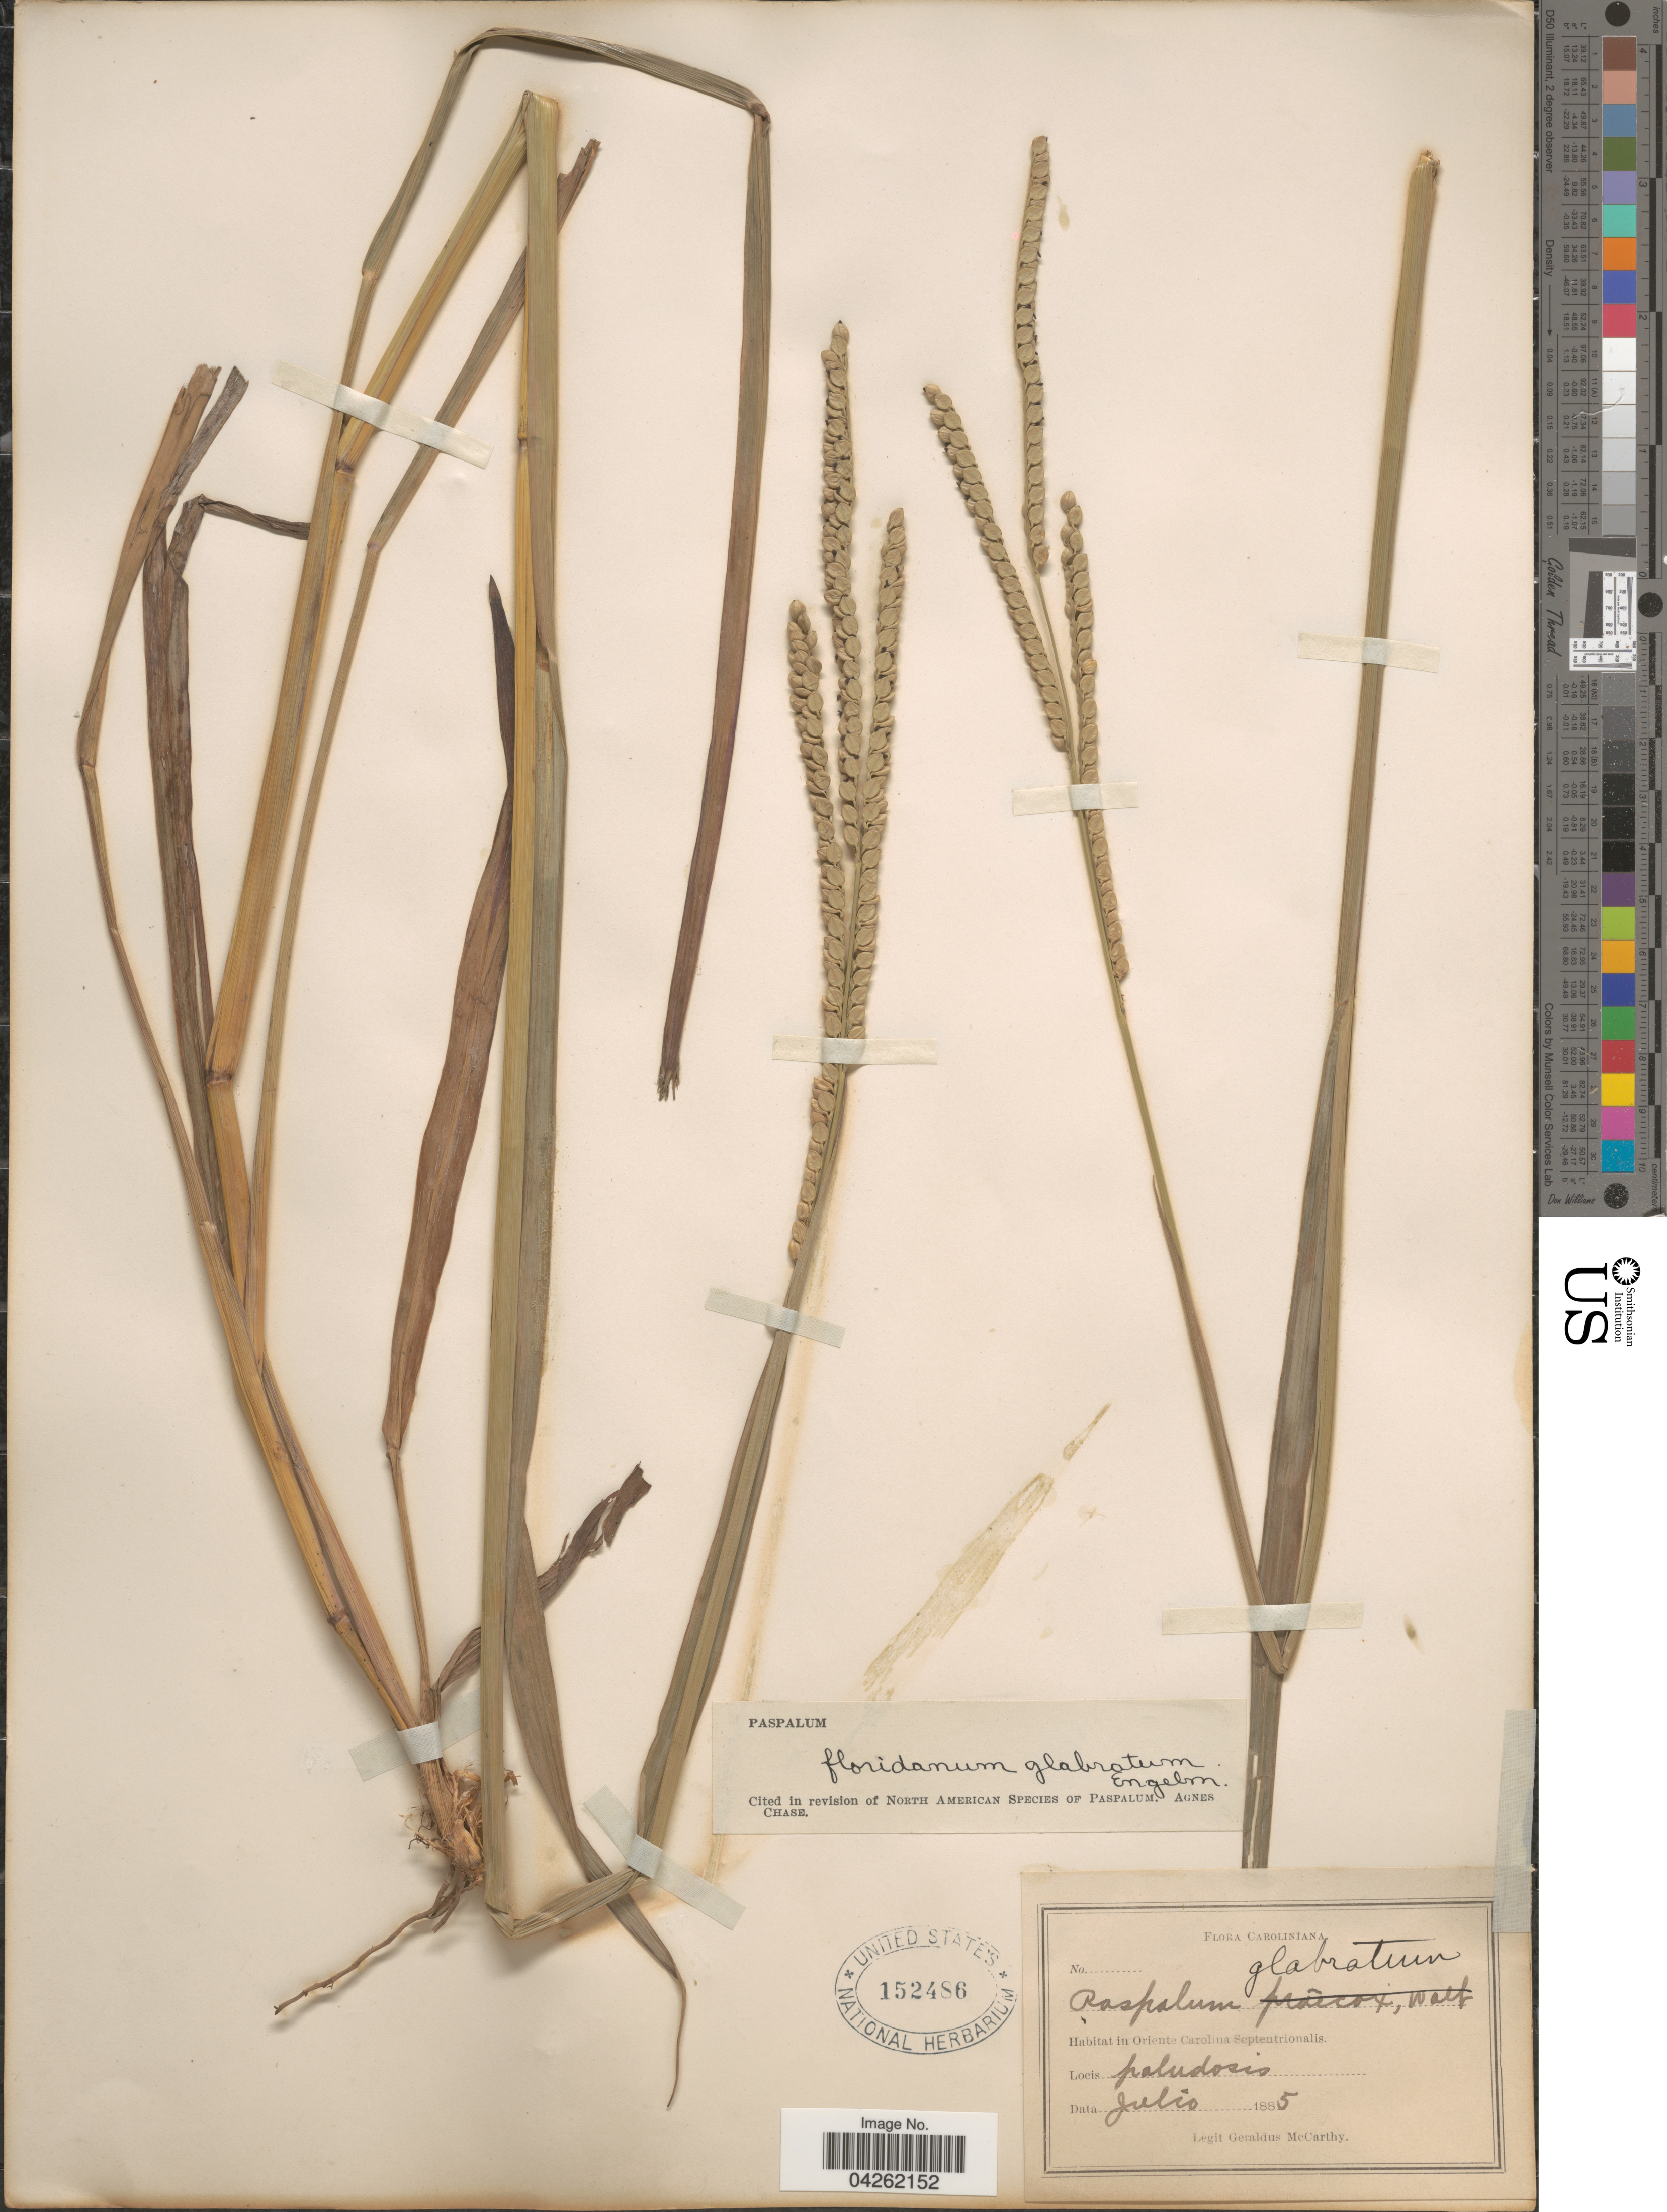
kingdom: Plantae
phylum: Tracheophyta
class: Liliopsida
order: Poales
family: Poaceae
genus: Paspalum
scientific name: Paspalum floridanum var. glabratum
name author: Engelm. ex Vasey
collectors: M. McCarthy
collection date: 1885-07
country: United States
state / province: North Carolina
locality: Caroliniana. In Oriente Carolina Septentrionalis.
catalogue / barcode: US 152486